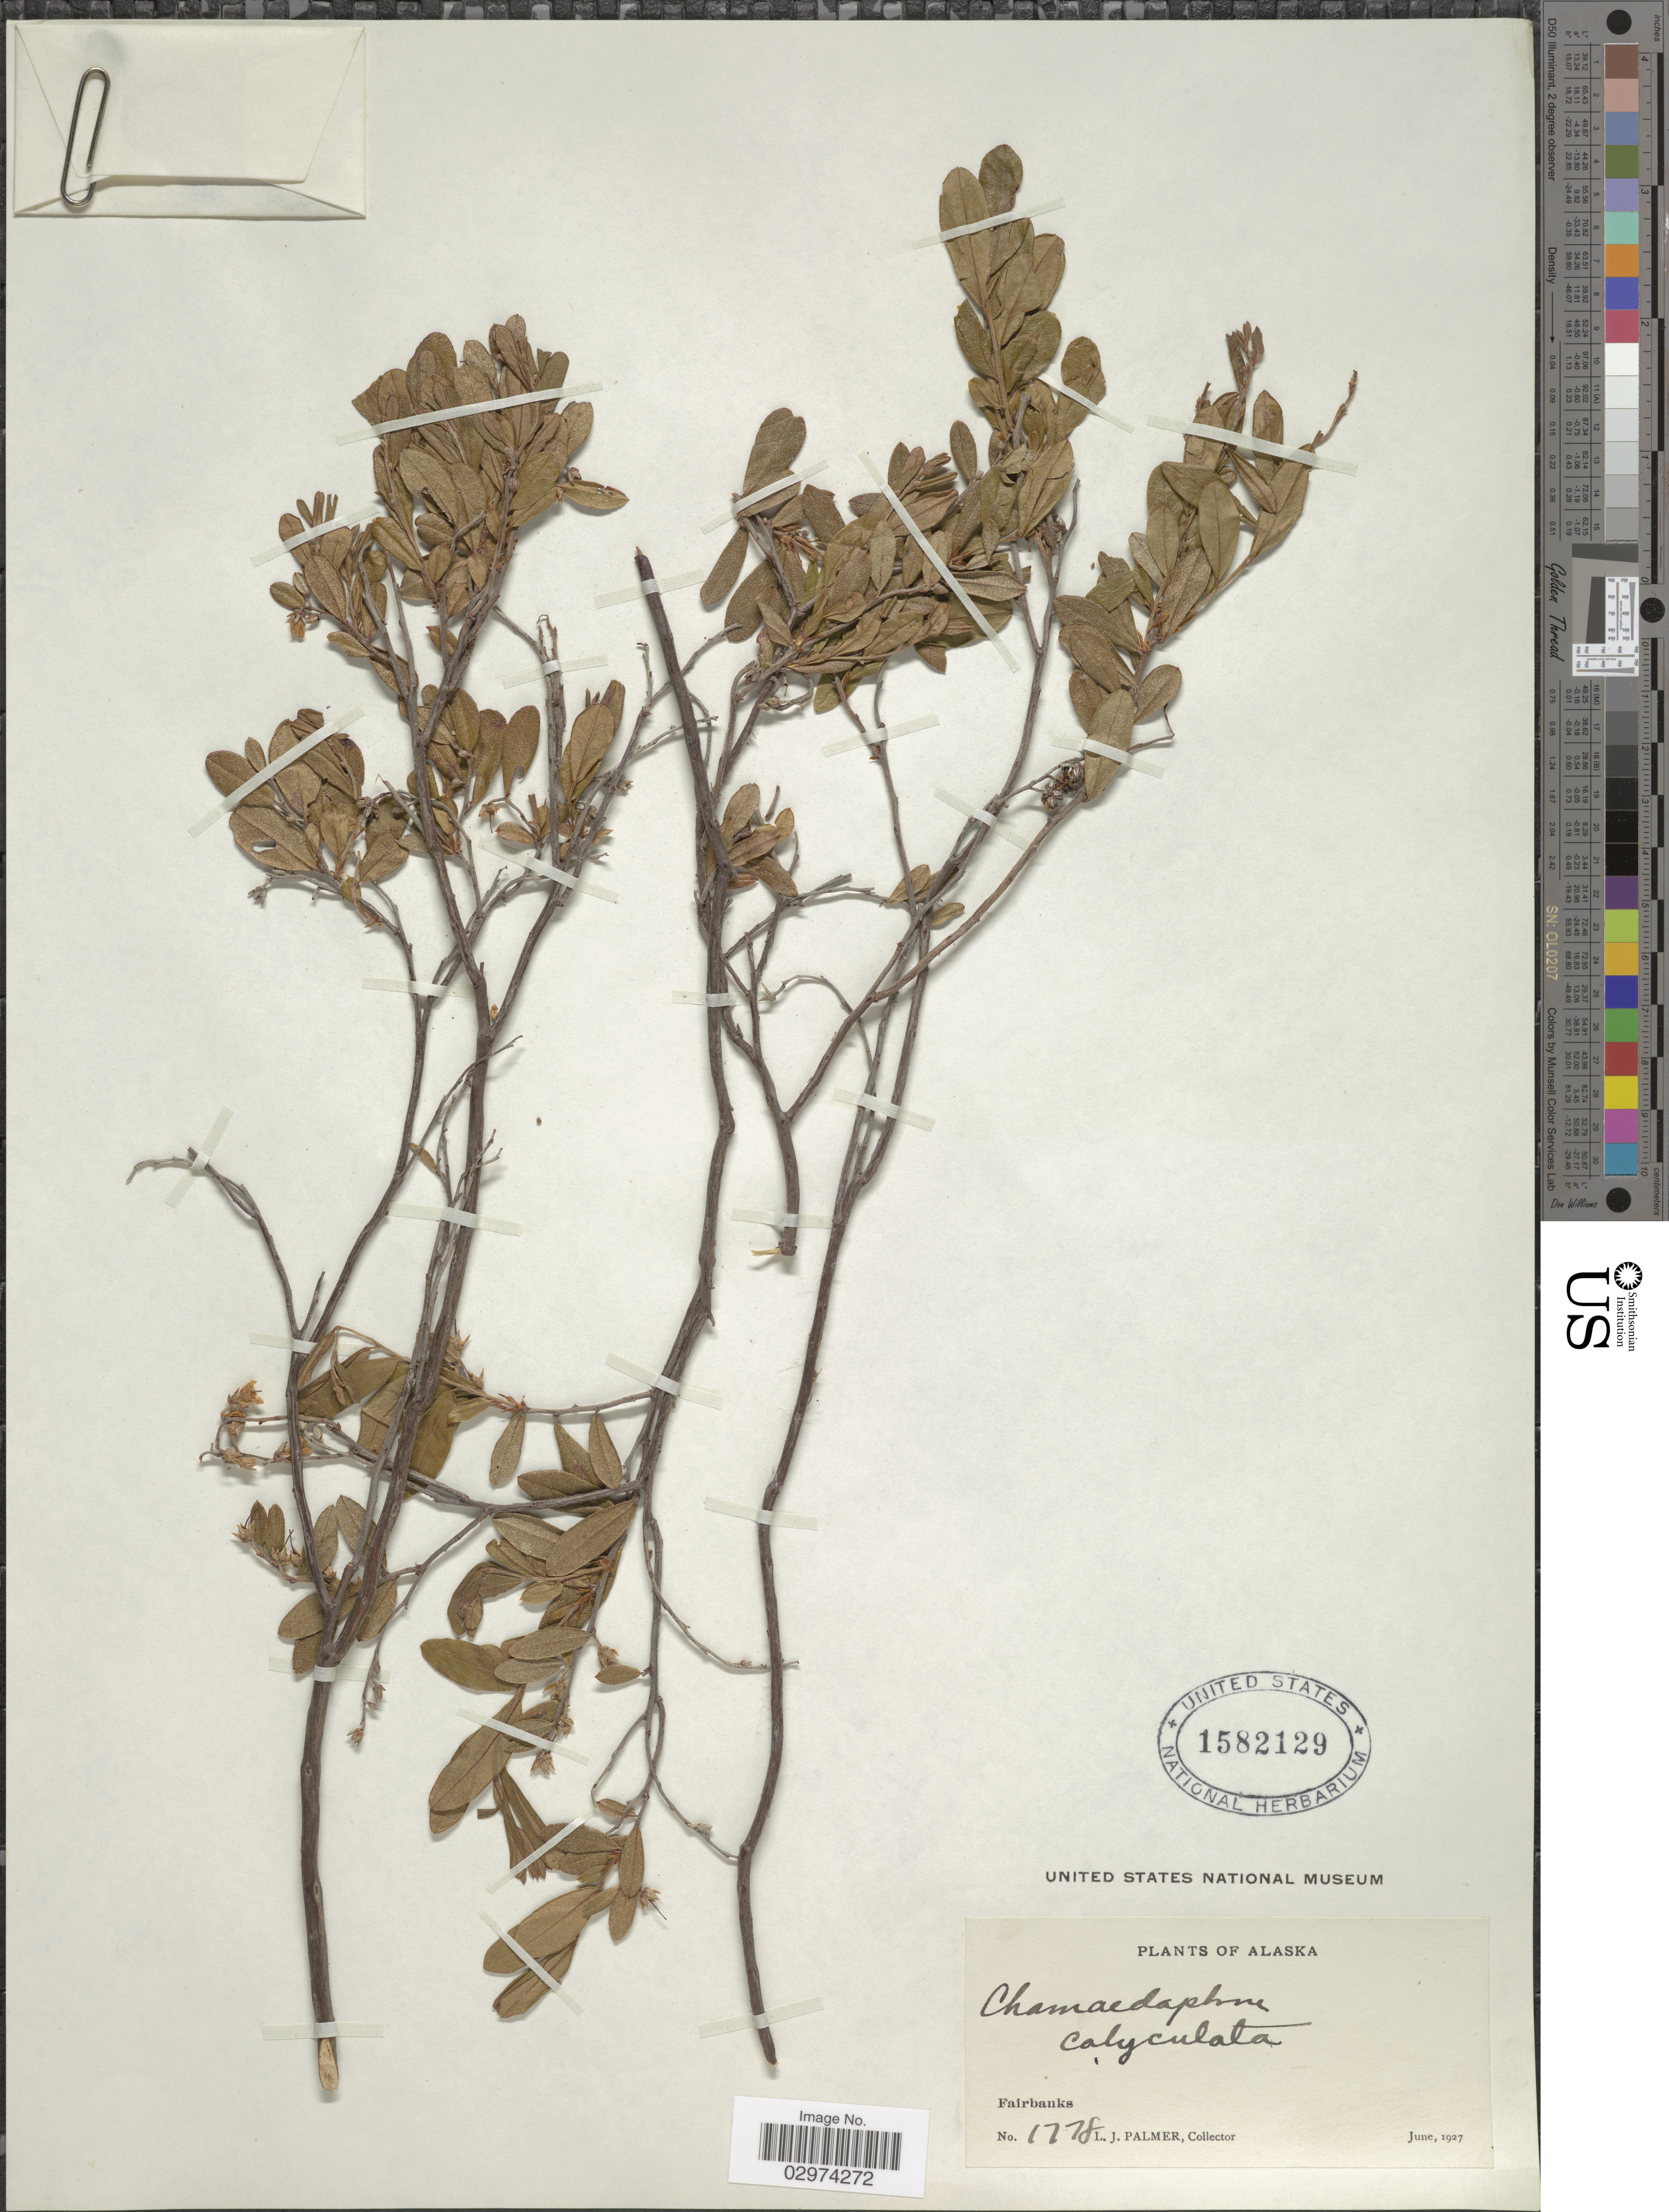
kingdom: Plantae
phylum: Tracheophyta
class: Magnoliopsida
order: Ericales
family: Ericaceae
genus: Chamaedaphne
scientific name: Chamaedaphne calyculata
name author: (L.) Moench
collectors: L. J. Palmer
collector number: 1778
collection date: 1927-06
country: United States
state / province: Alaska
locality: Fairbanks.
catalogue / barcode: US 1582129